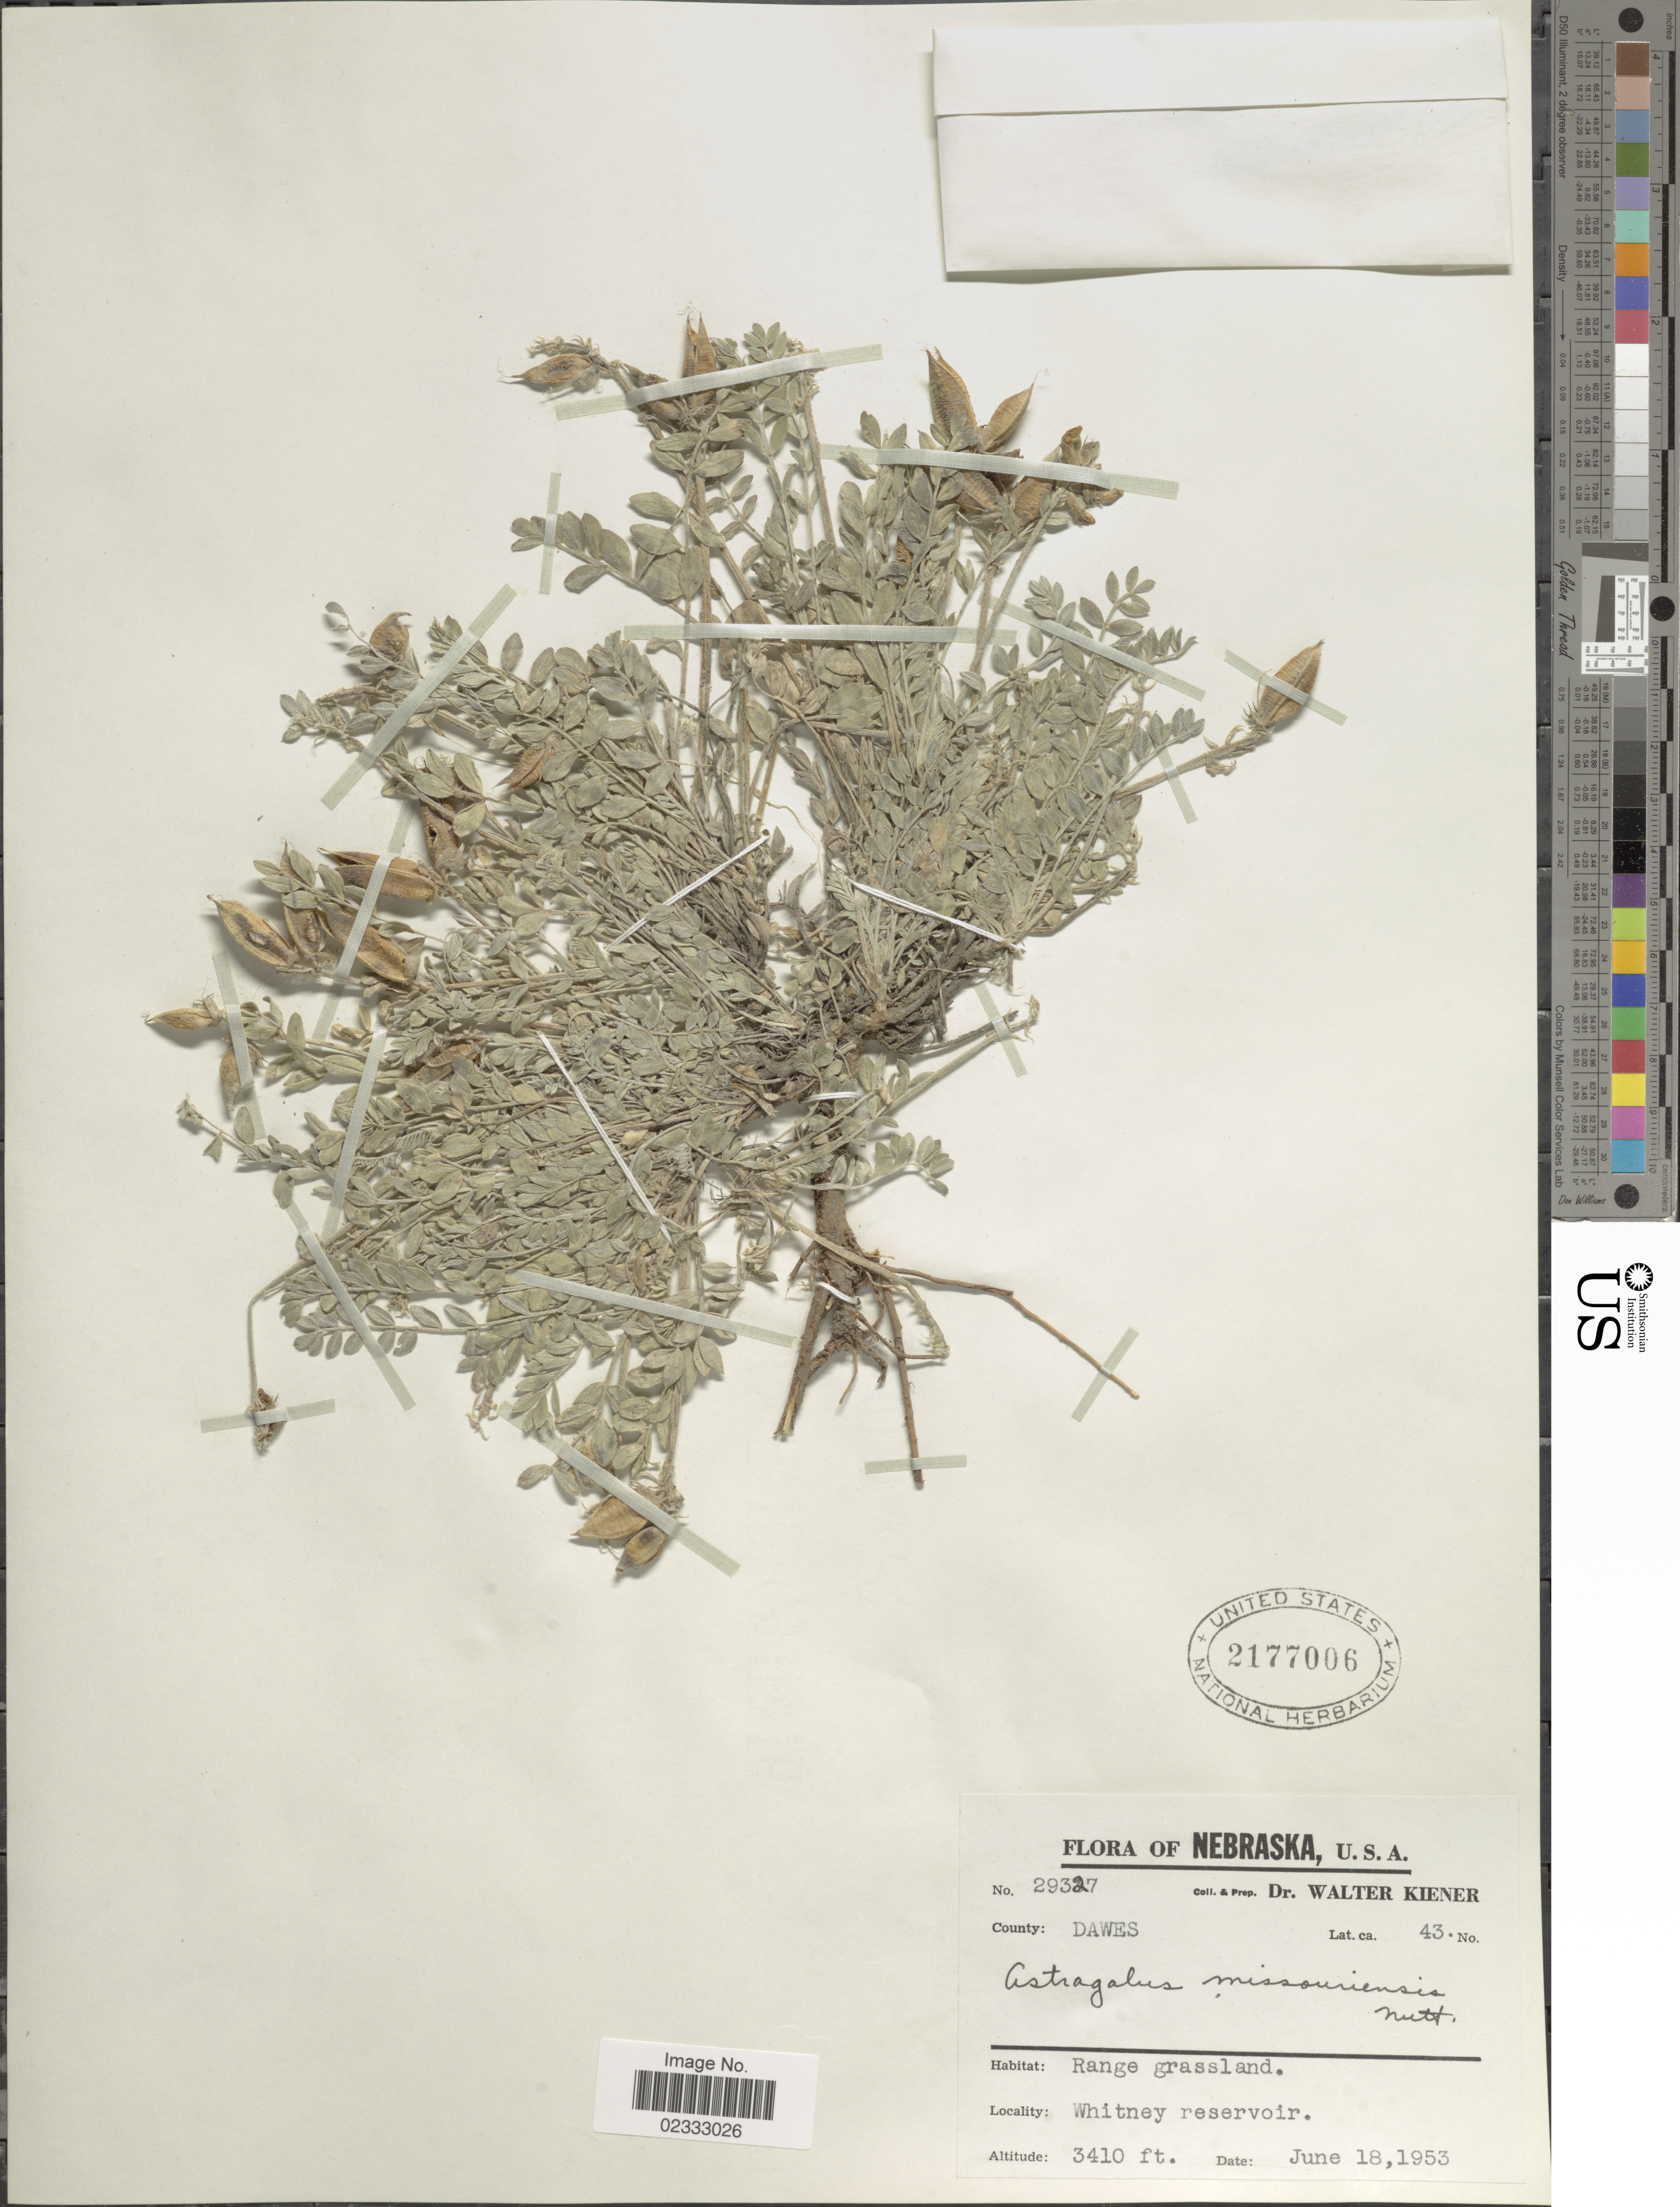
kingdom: Plantae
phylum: Tracheophyta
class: Magnoliopsida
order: Fabales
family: Fabaceae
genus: Astragalus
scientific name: Astragalus missouriensis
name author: Nutt.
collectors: W. Kiener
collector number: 29327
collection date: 1953-06-18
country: United States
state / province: Nebraska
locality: Coutny Dawes, Whitney reservoir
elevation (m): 1039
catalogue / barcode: US 2177006